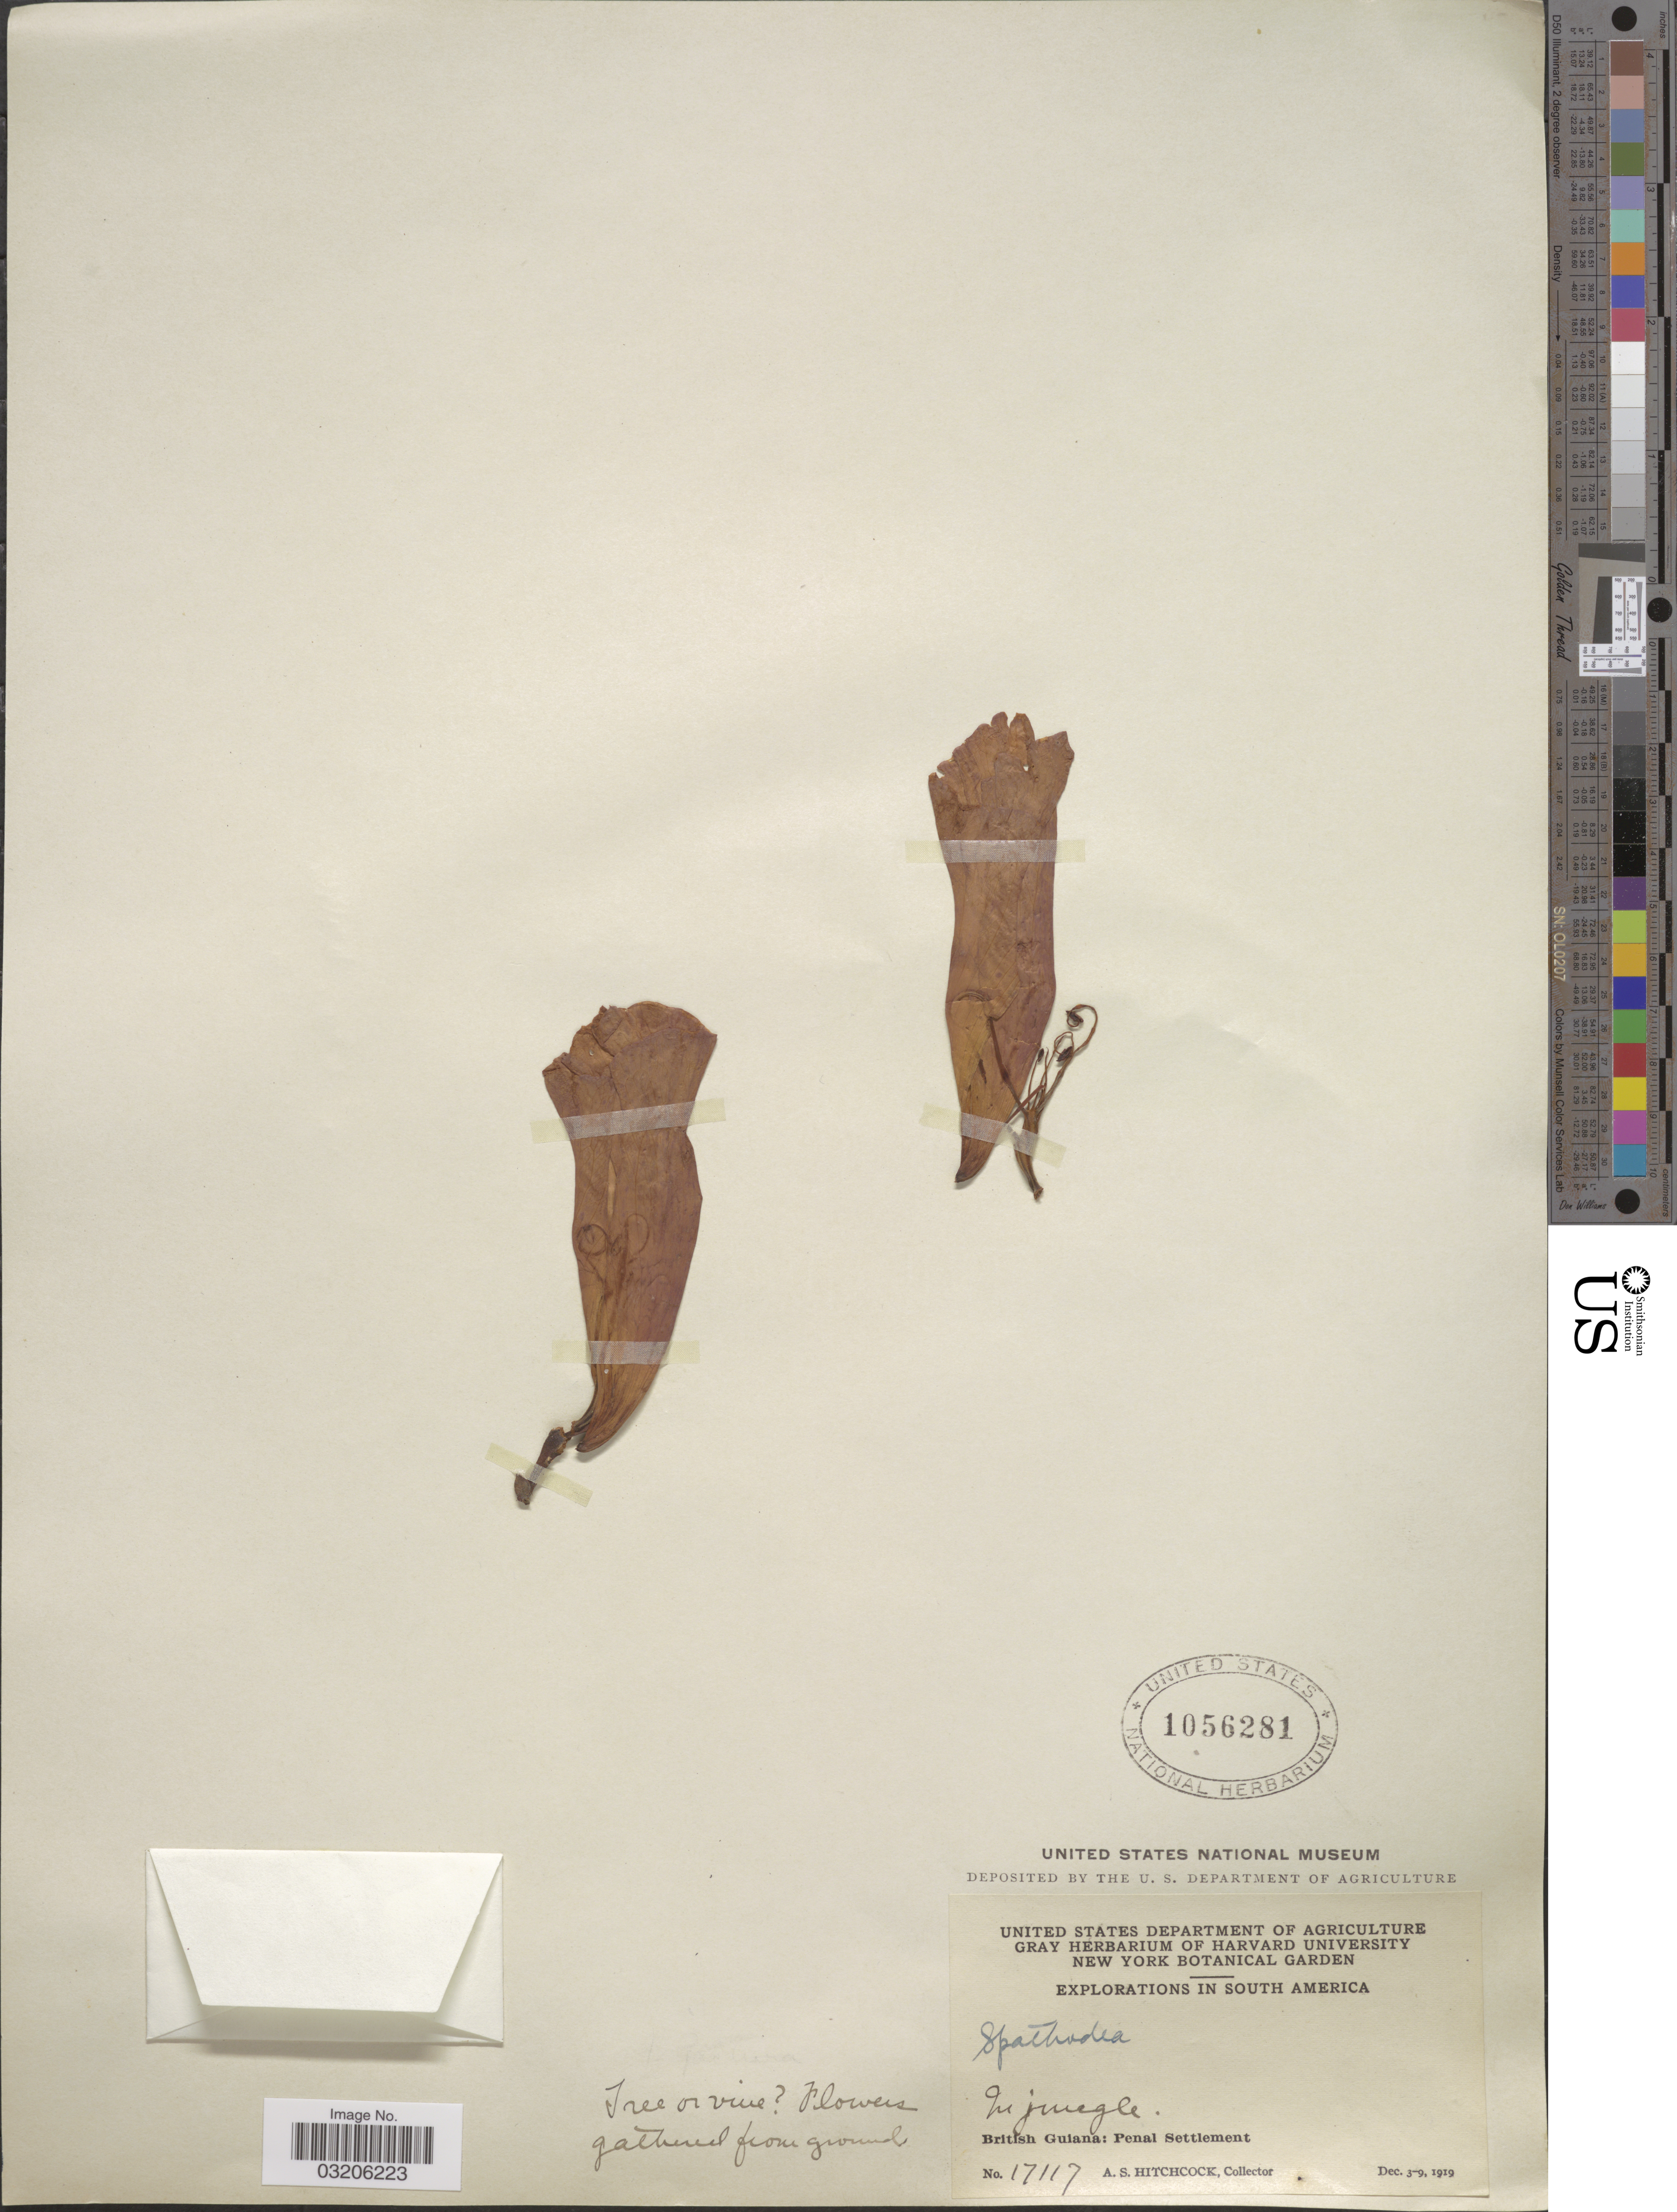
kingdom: Plantae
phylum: Tracheophyta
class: Magnoliopsida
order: Lamiales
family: Bignoniaceae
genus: Spathodea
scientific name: Spathodea sp.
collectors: A. S. Hitchcock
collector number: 17117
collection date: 1919-12-03/1919-12-09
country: Guyana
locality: British Guiana: Penal Settlement.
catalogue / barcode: US 1056281